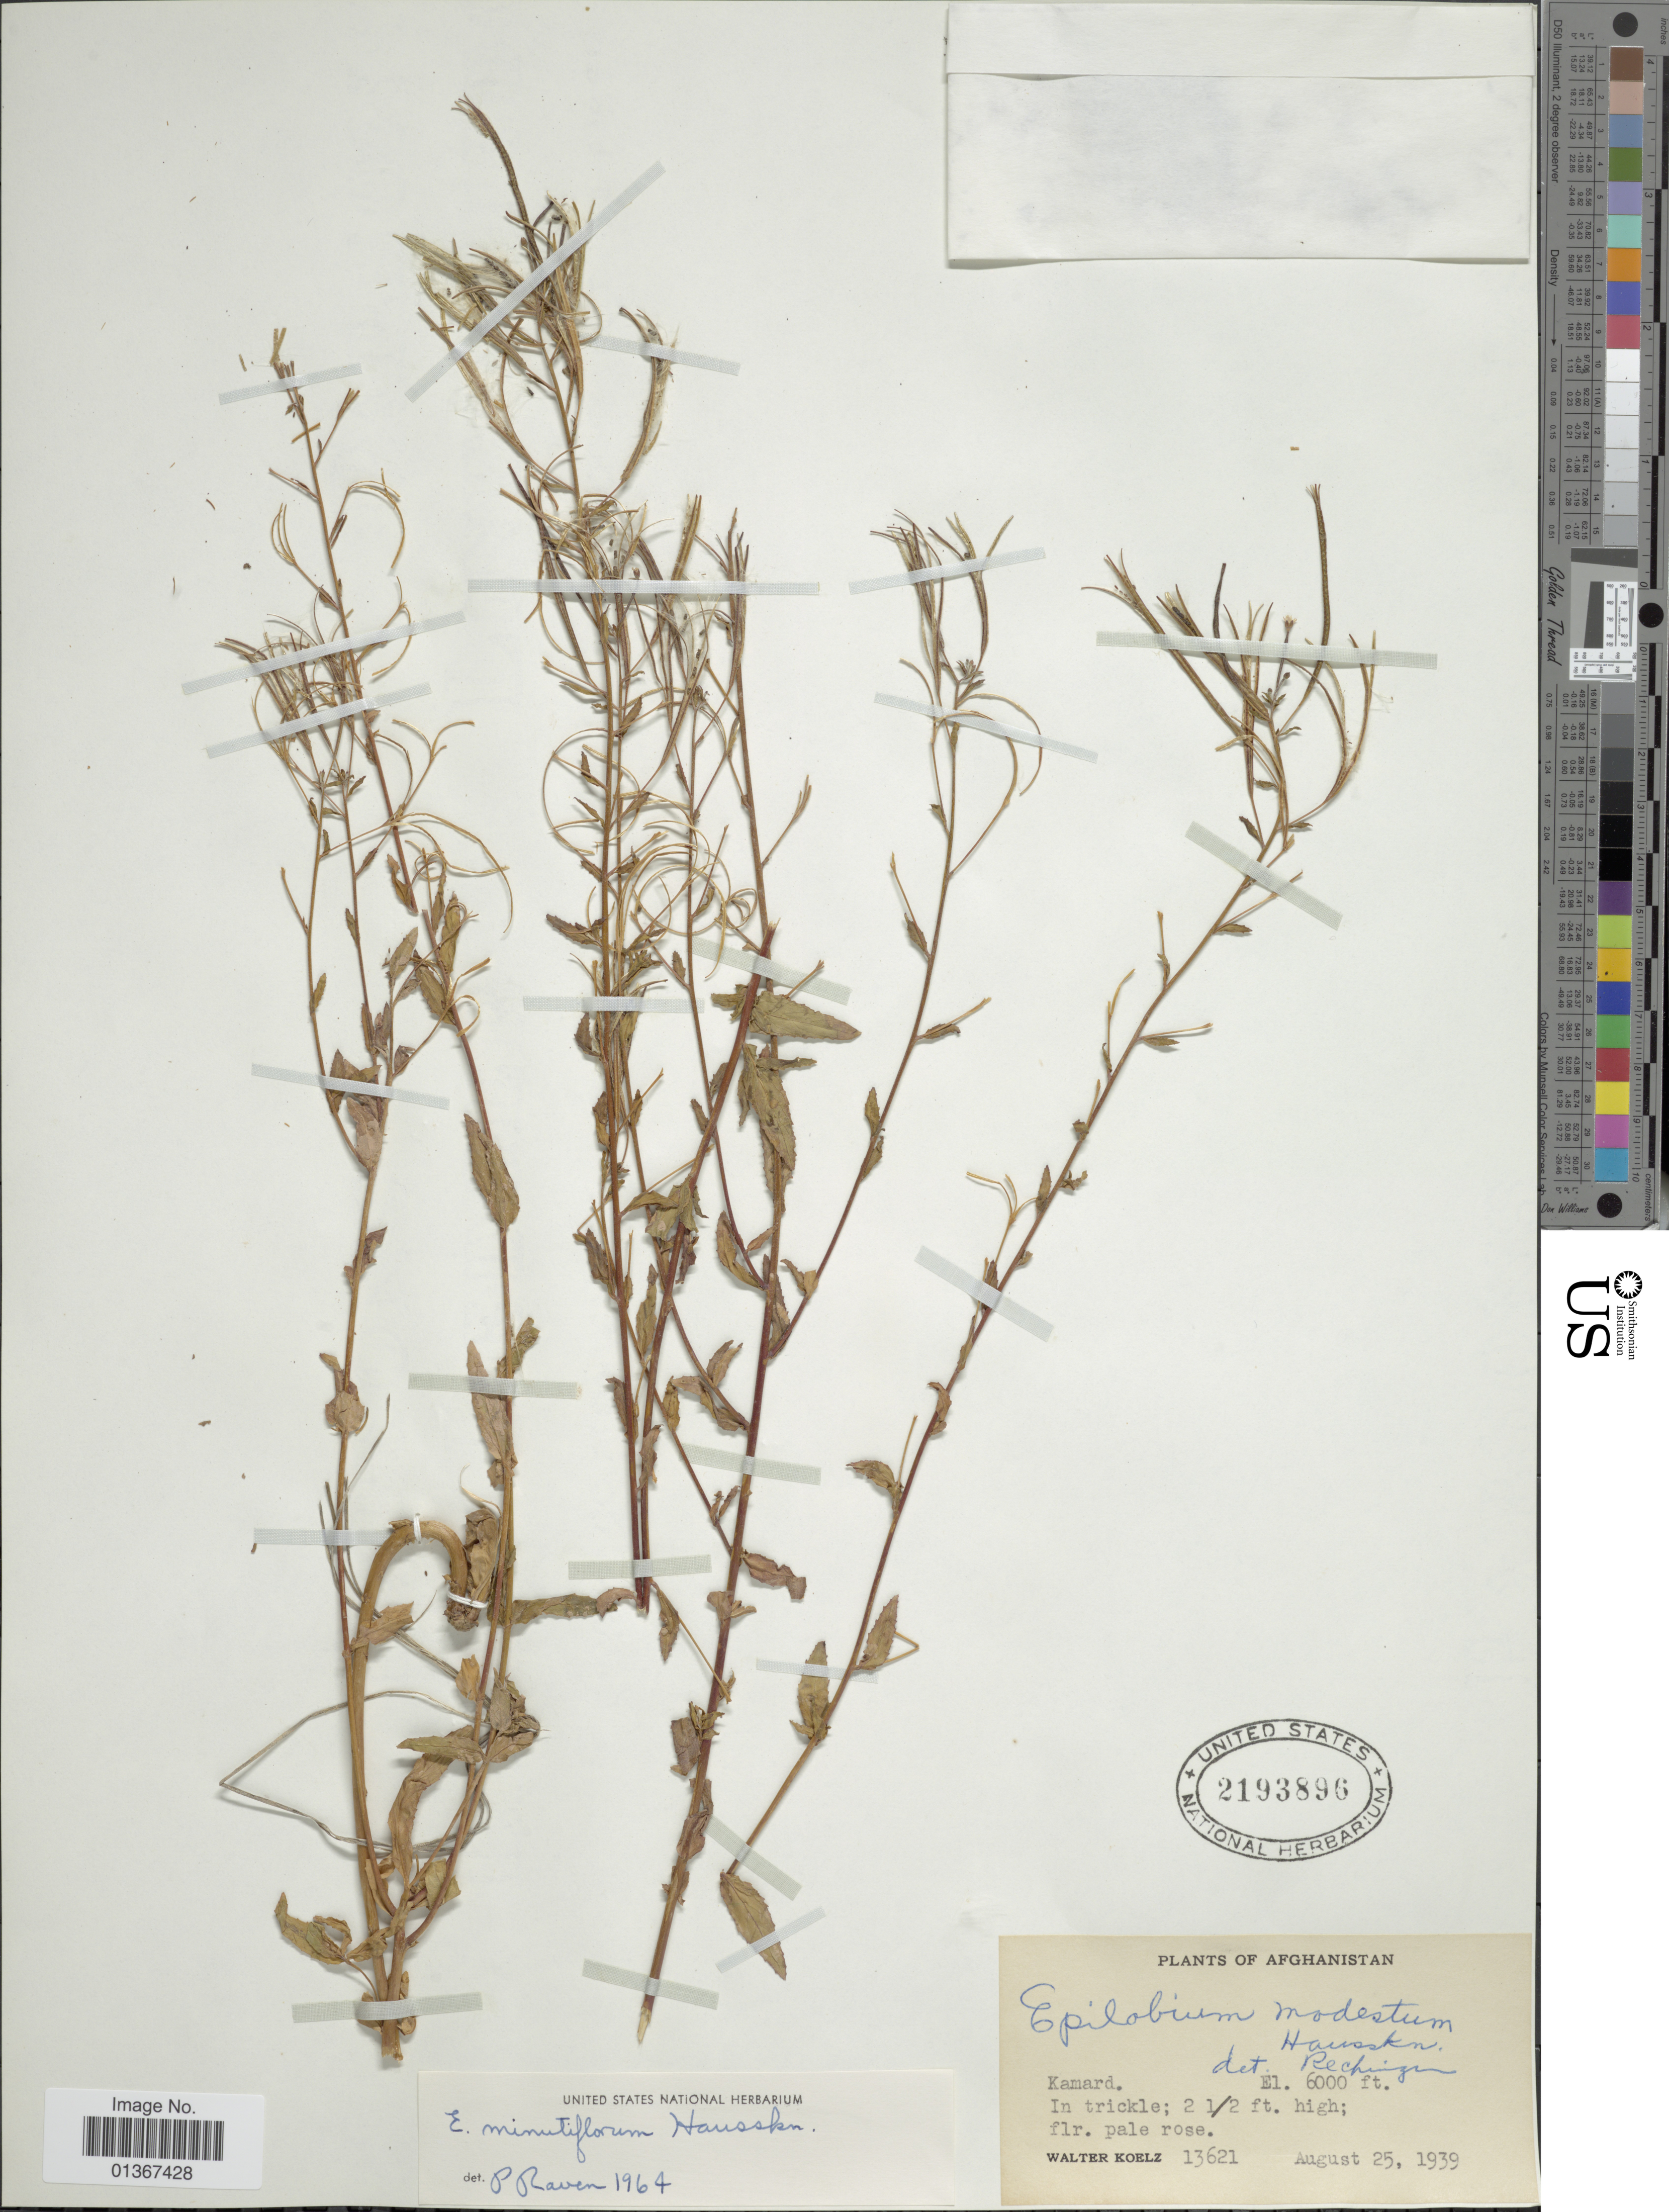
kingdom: Plantae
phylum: Tracheophyta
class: Magnoliopsida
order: Myrtales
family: Onagraceae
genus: Epilobium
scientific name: Epilobium minutiflorum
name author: Hausskn.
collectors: W. N. Koelz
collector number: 13621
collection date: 1939-08-25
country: Afghanistan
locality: Kamard.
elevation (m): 1829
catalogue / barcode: US 2193896